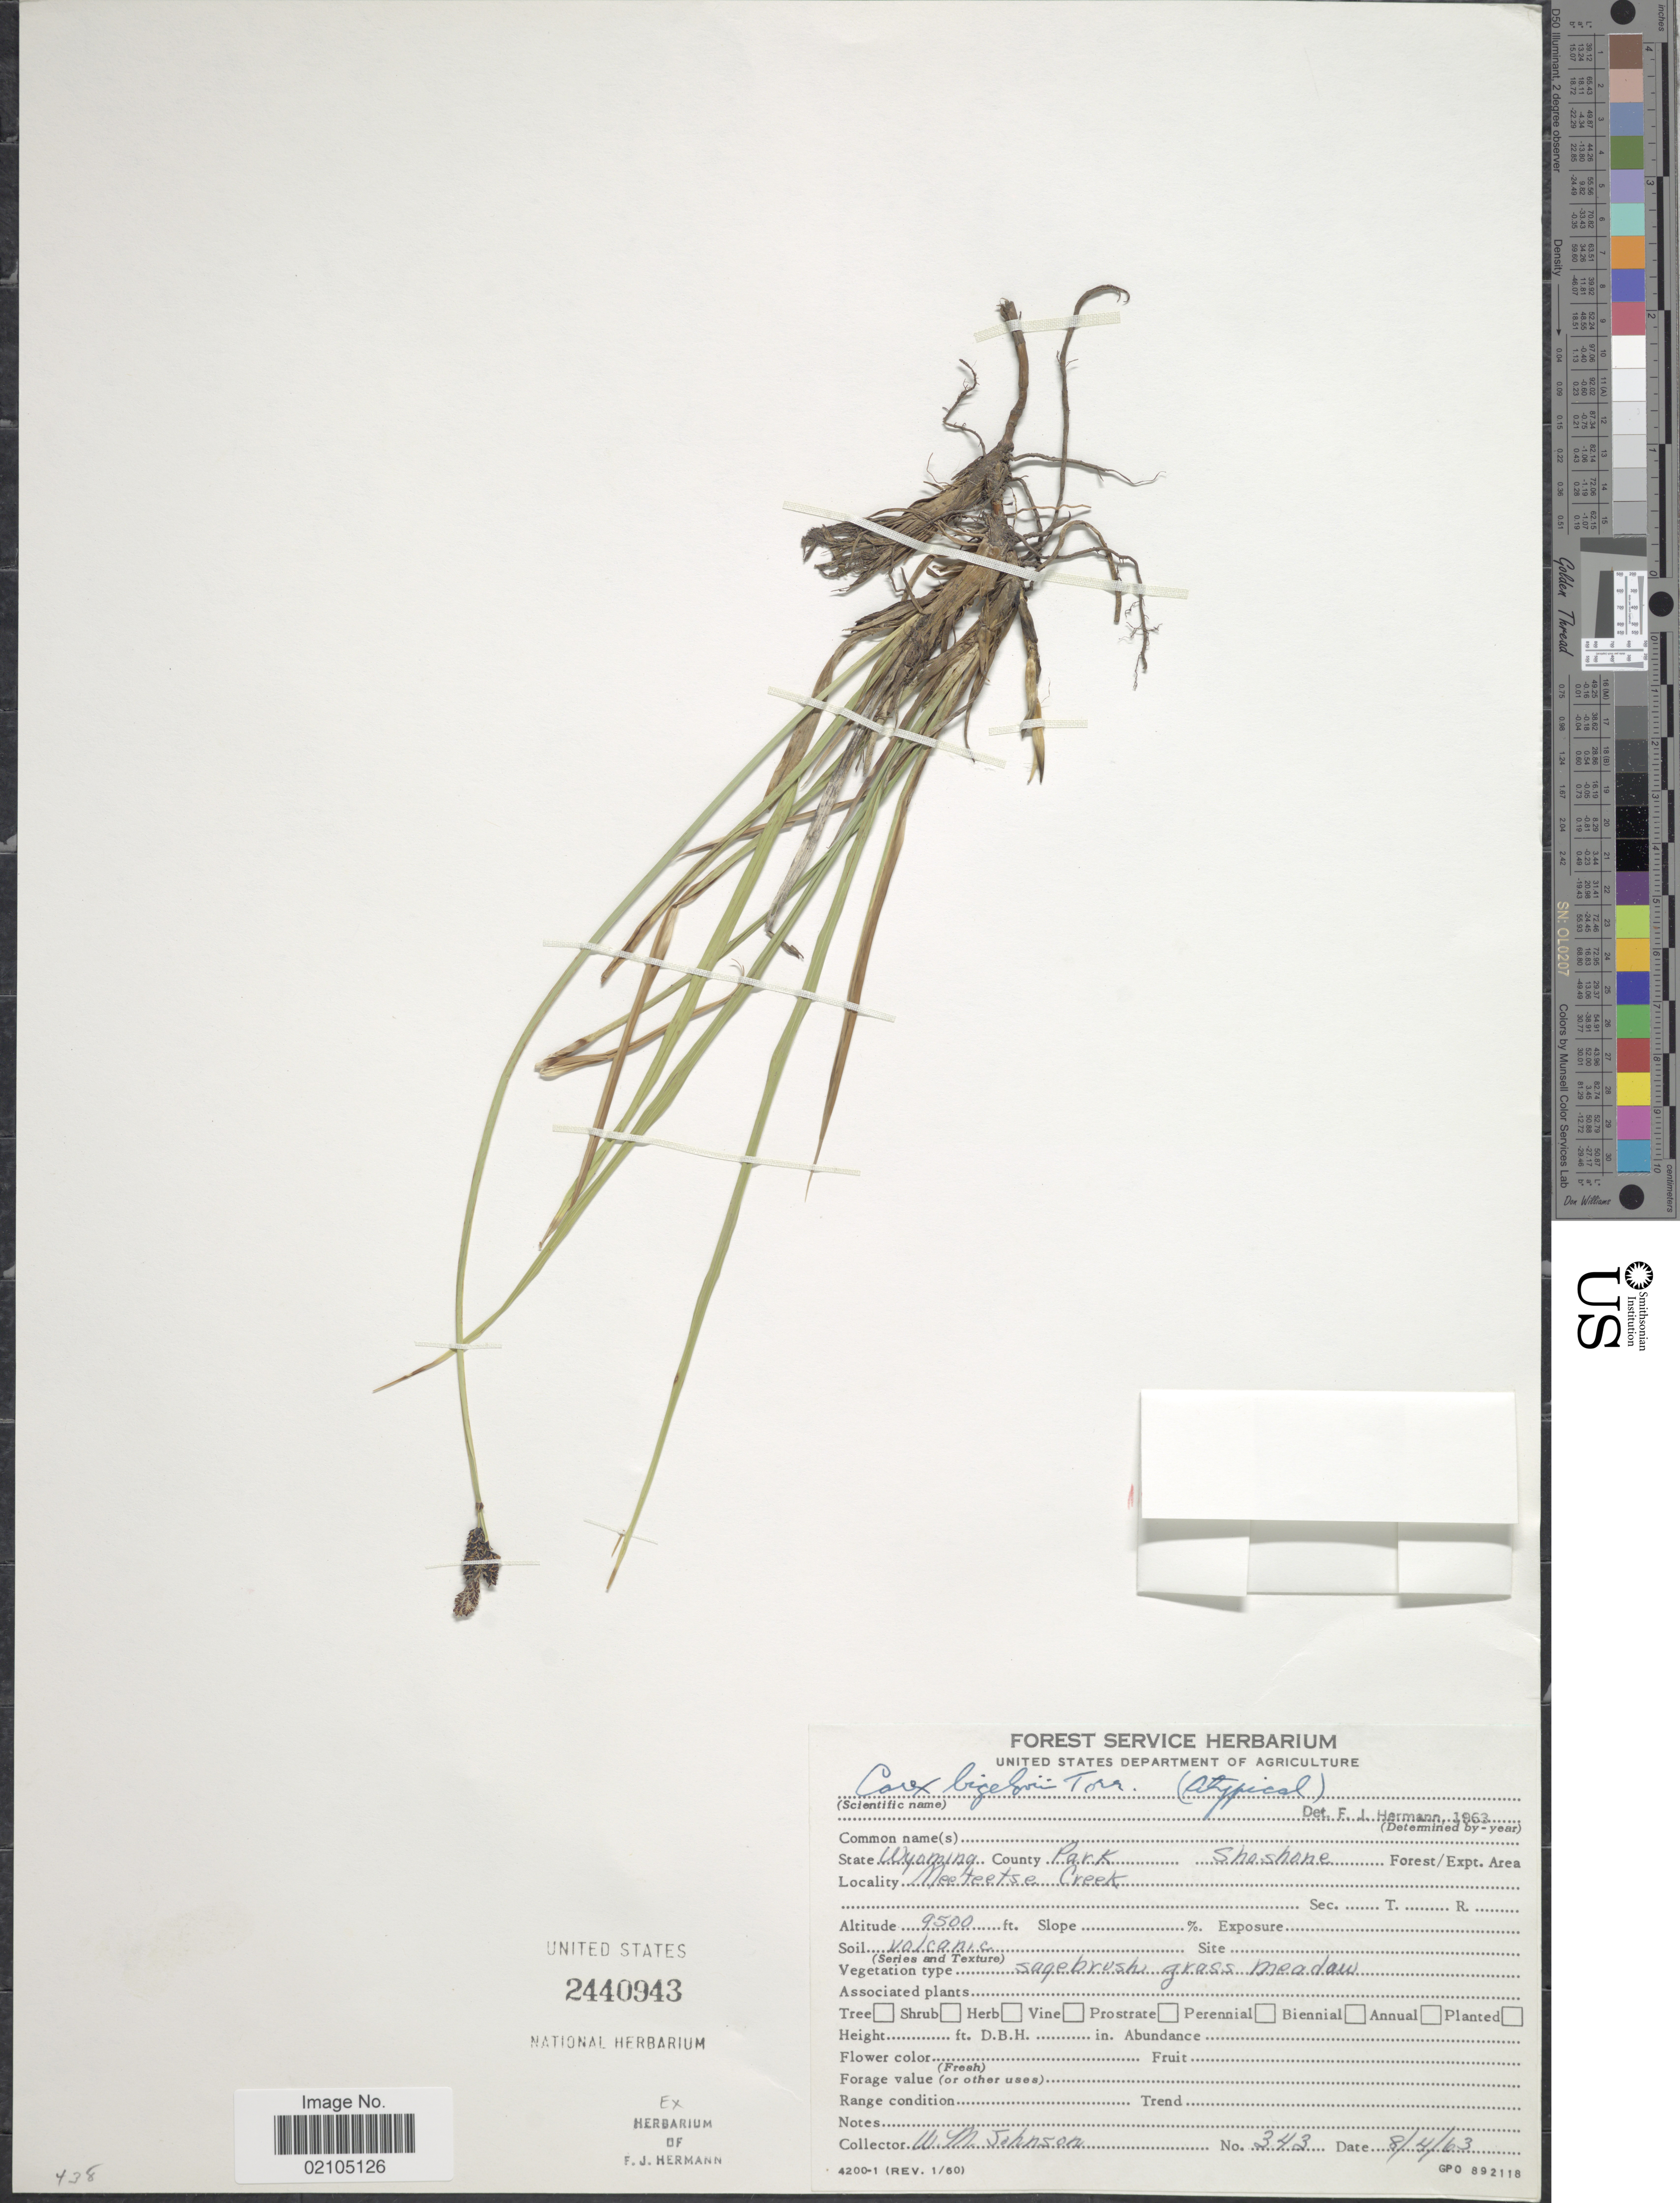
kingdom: Plantae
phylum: Tracheophyta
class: Liliopsida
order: Poales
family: Cyperaceae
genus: Carex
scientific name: Carex bigelowii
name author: Torr. ex Schwein.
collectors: W. M. Johnson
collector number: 343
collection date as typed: Transcribed d/m/y: 4/8/63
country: United States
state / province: Wyoming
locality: County : Park. Shoshone Forest/Expt. Area. Meeteetse Creek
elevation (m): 2896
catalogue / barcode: US 2440943